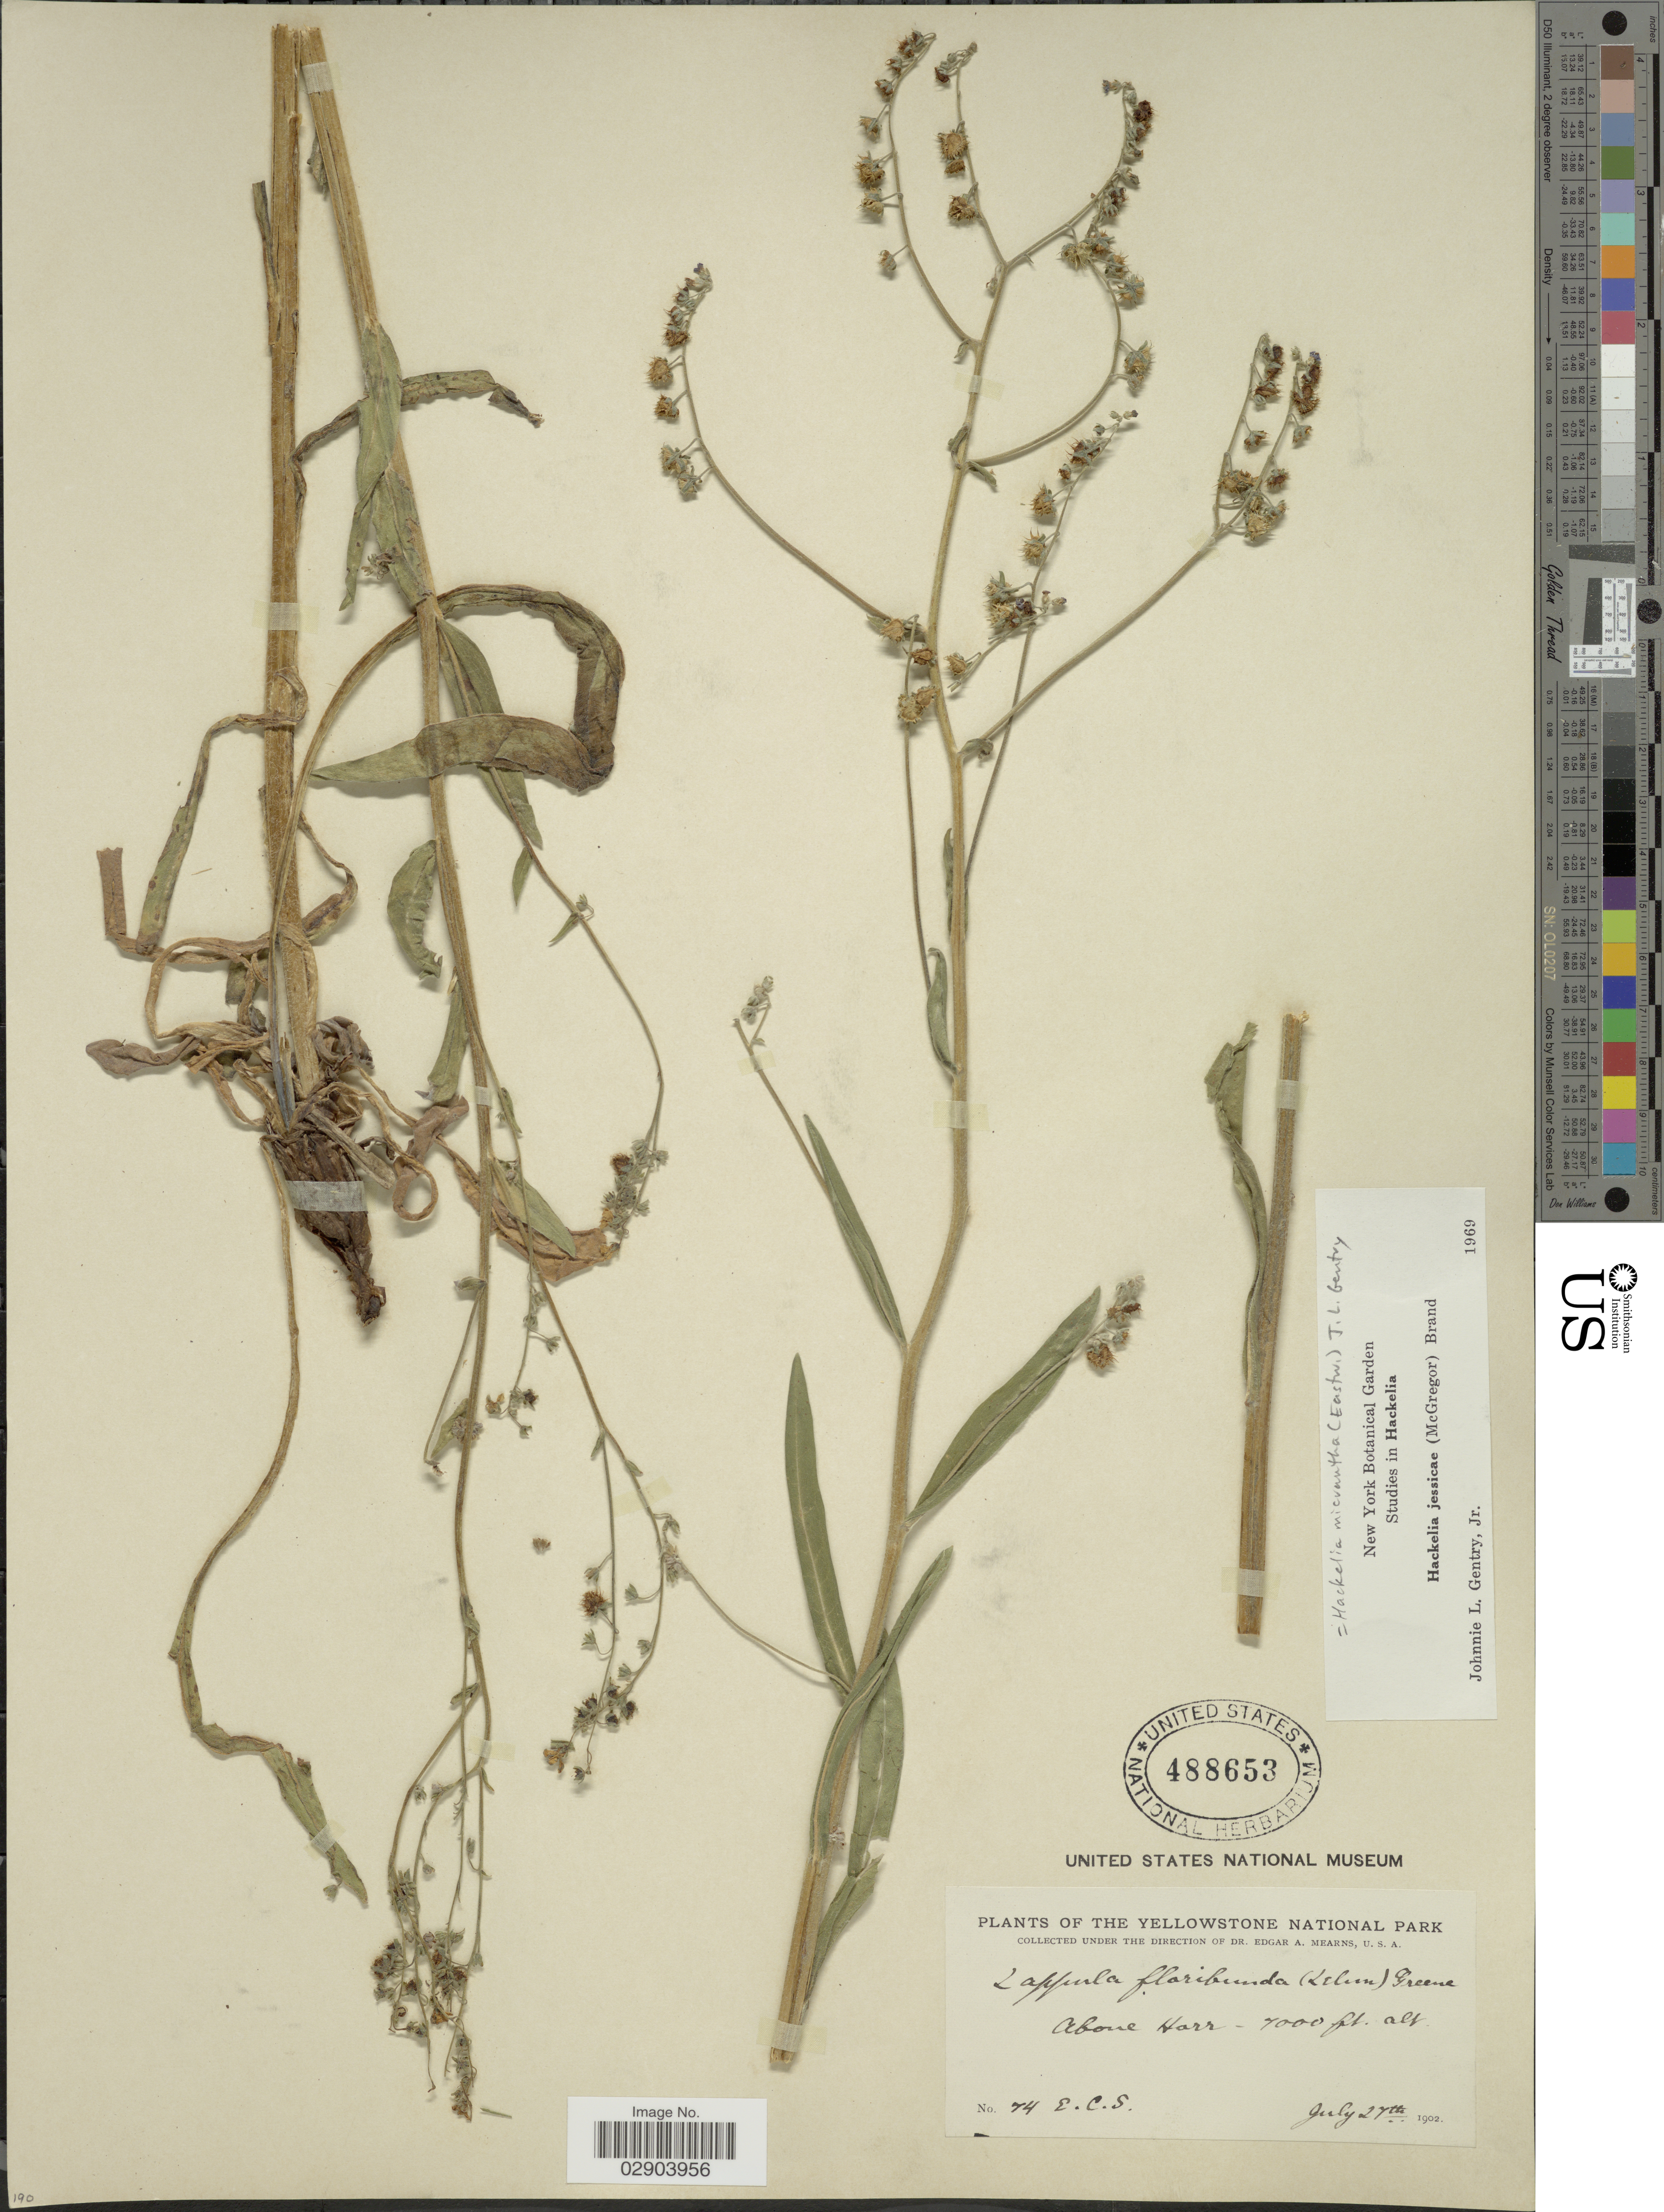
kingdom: Plantae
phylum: Tracheophyta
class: Magnoliopsida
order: Boraginales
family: Boraginaceae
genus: Hackelia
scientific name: Hackelia micrantha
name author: (Eastw.) J.L. Gentry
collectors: E. C. Smith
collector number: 74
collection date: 1902-07-27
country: United States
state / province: Wyoming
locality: The Yellowstone National Park. Above Harr.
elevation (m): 2134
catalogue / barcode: US 488653